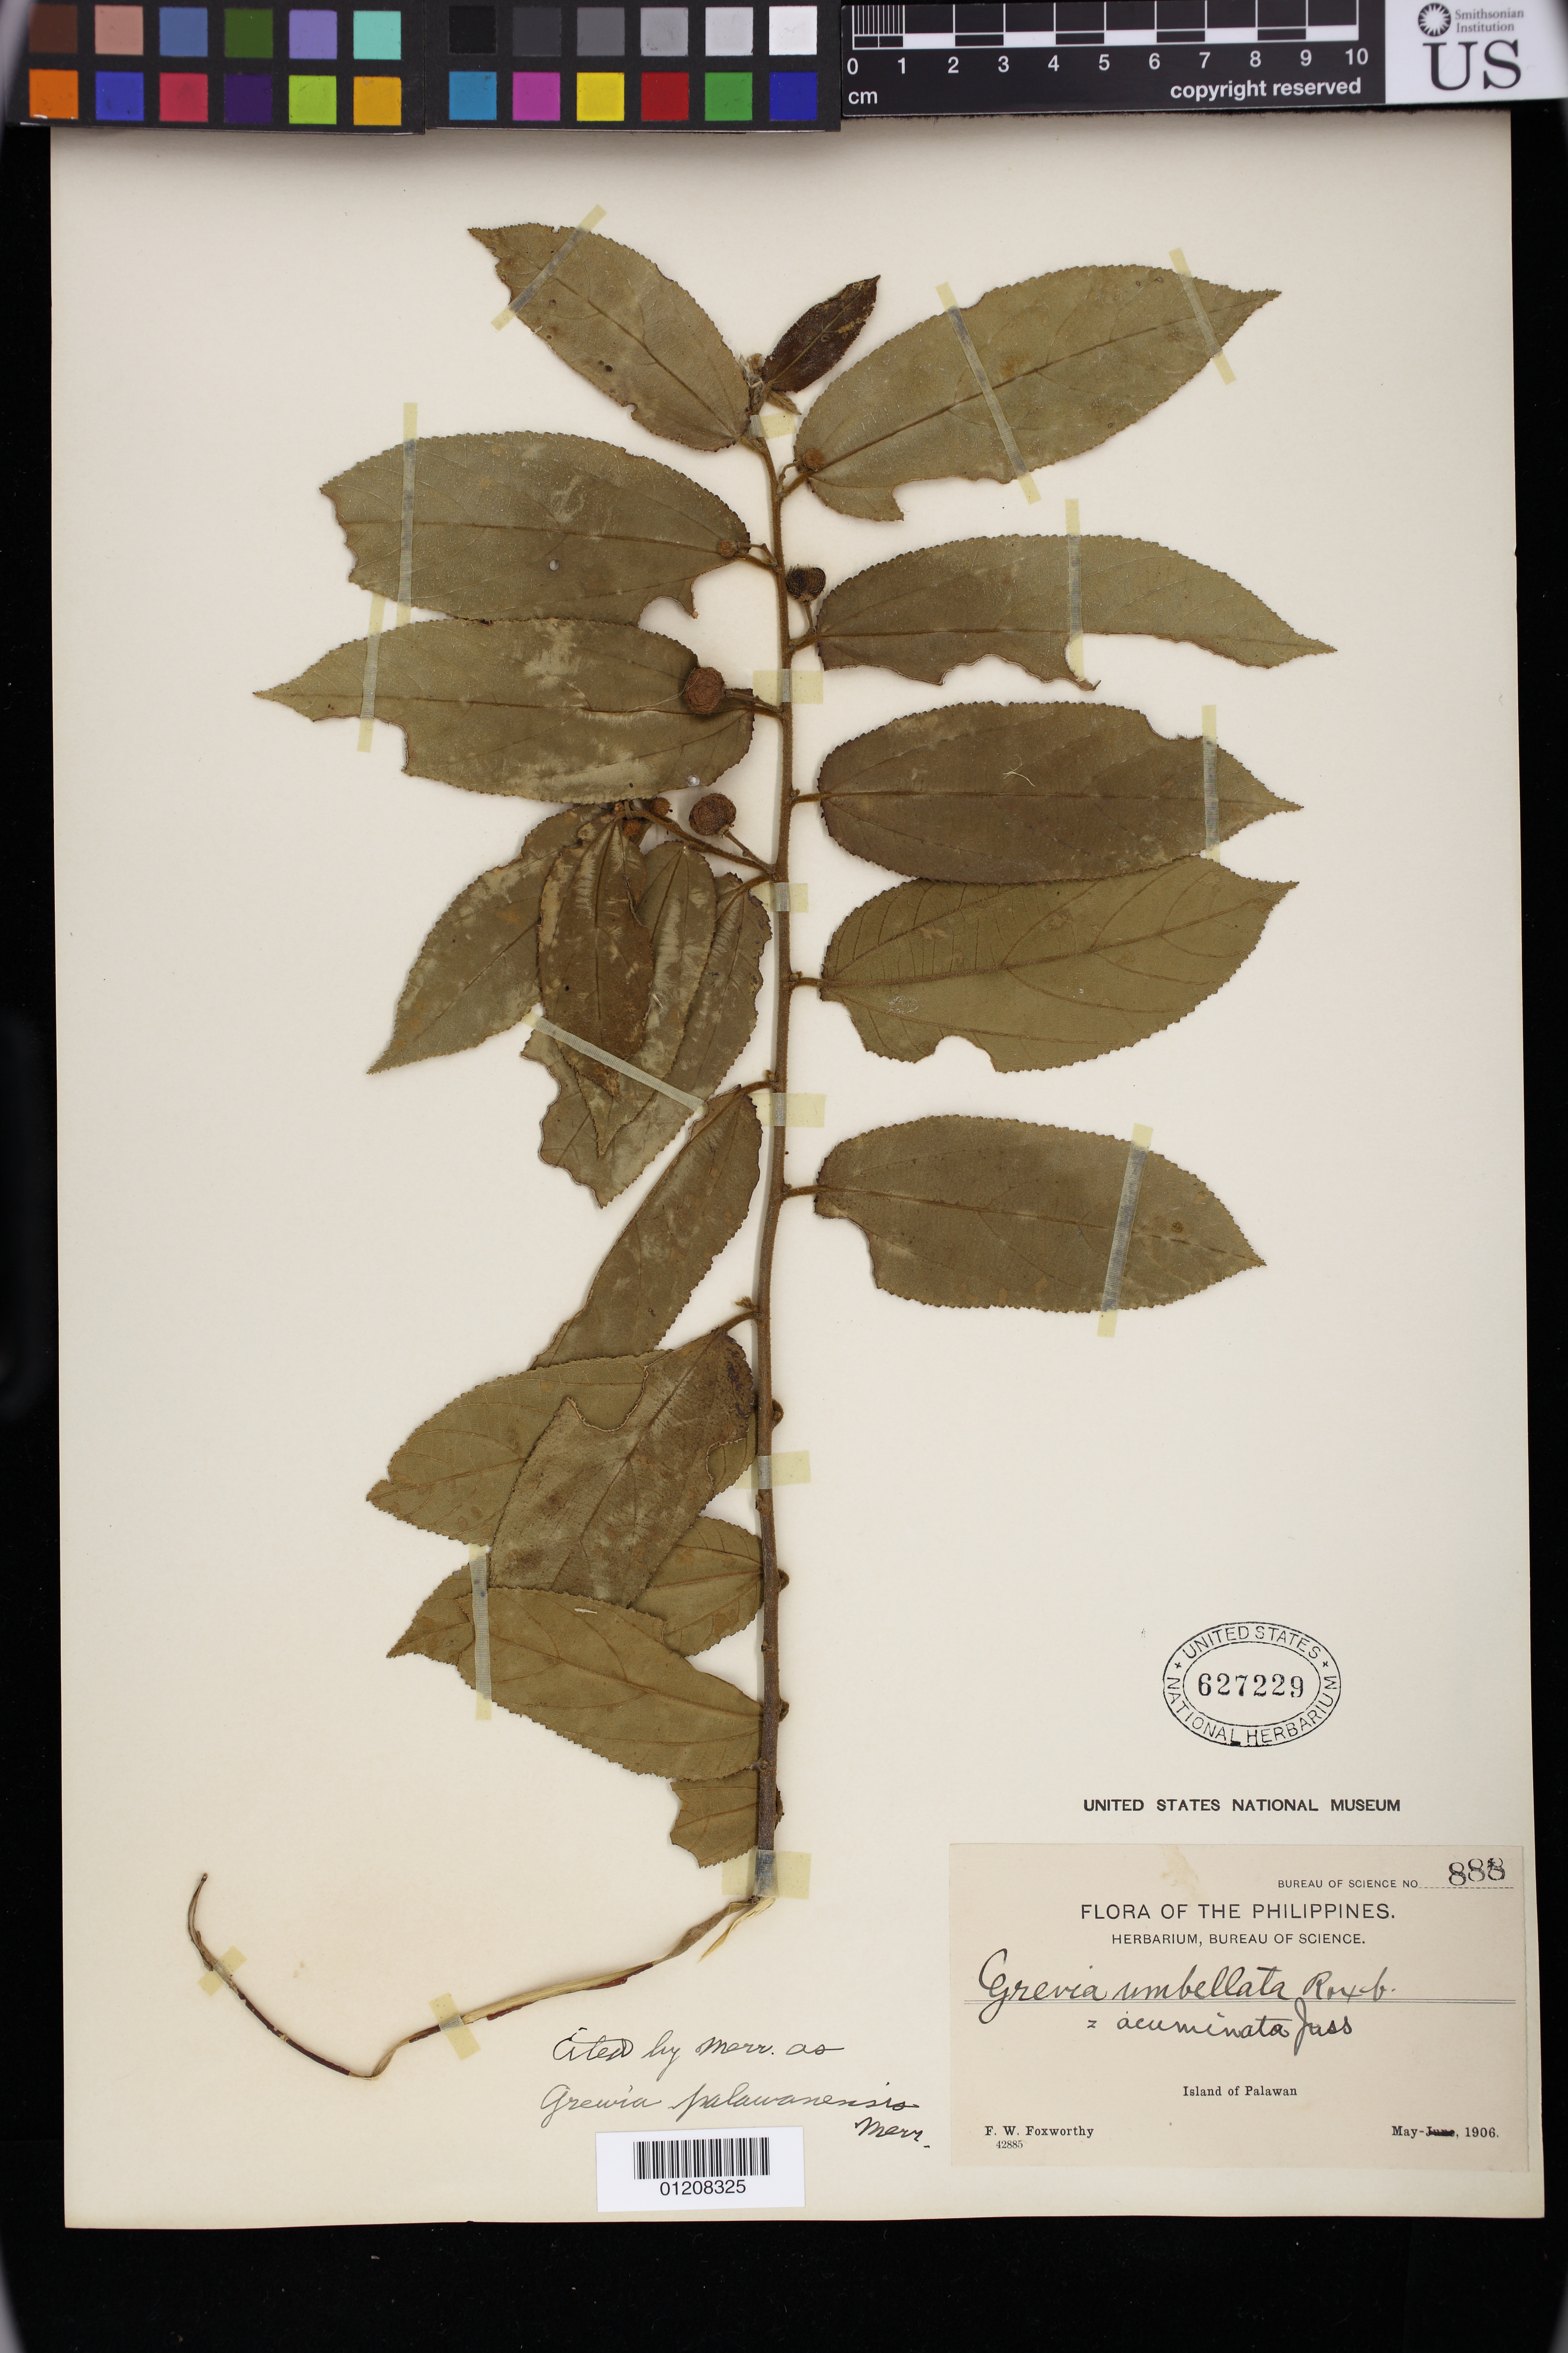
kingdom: Plantae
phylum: Tracheophyta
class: Magnoliopsida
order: Malvales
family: Malvaceae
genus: Grewia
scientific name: Grewia palawanensis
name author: Merr.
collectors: F. W. Foxworthy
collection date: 1906-05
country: Philippines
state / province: Mimaropa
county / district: Palawan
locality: Island of Palawan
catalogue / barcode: US 627229